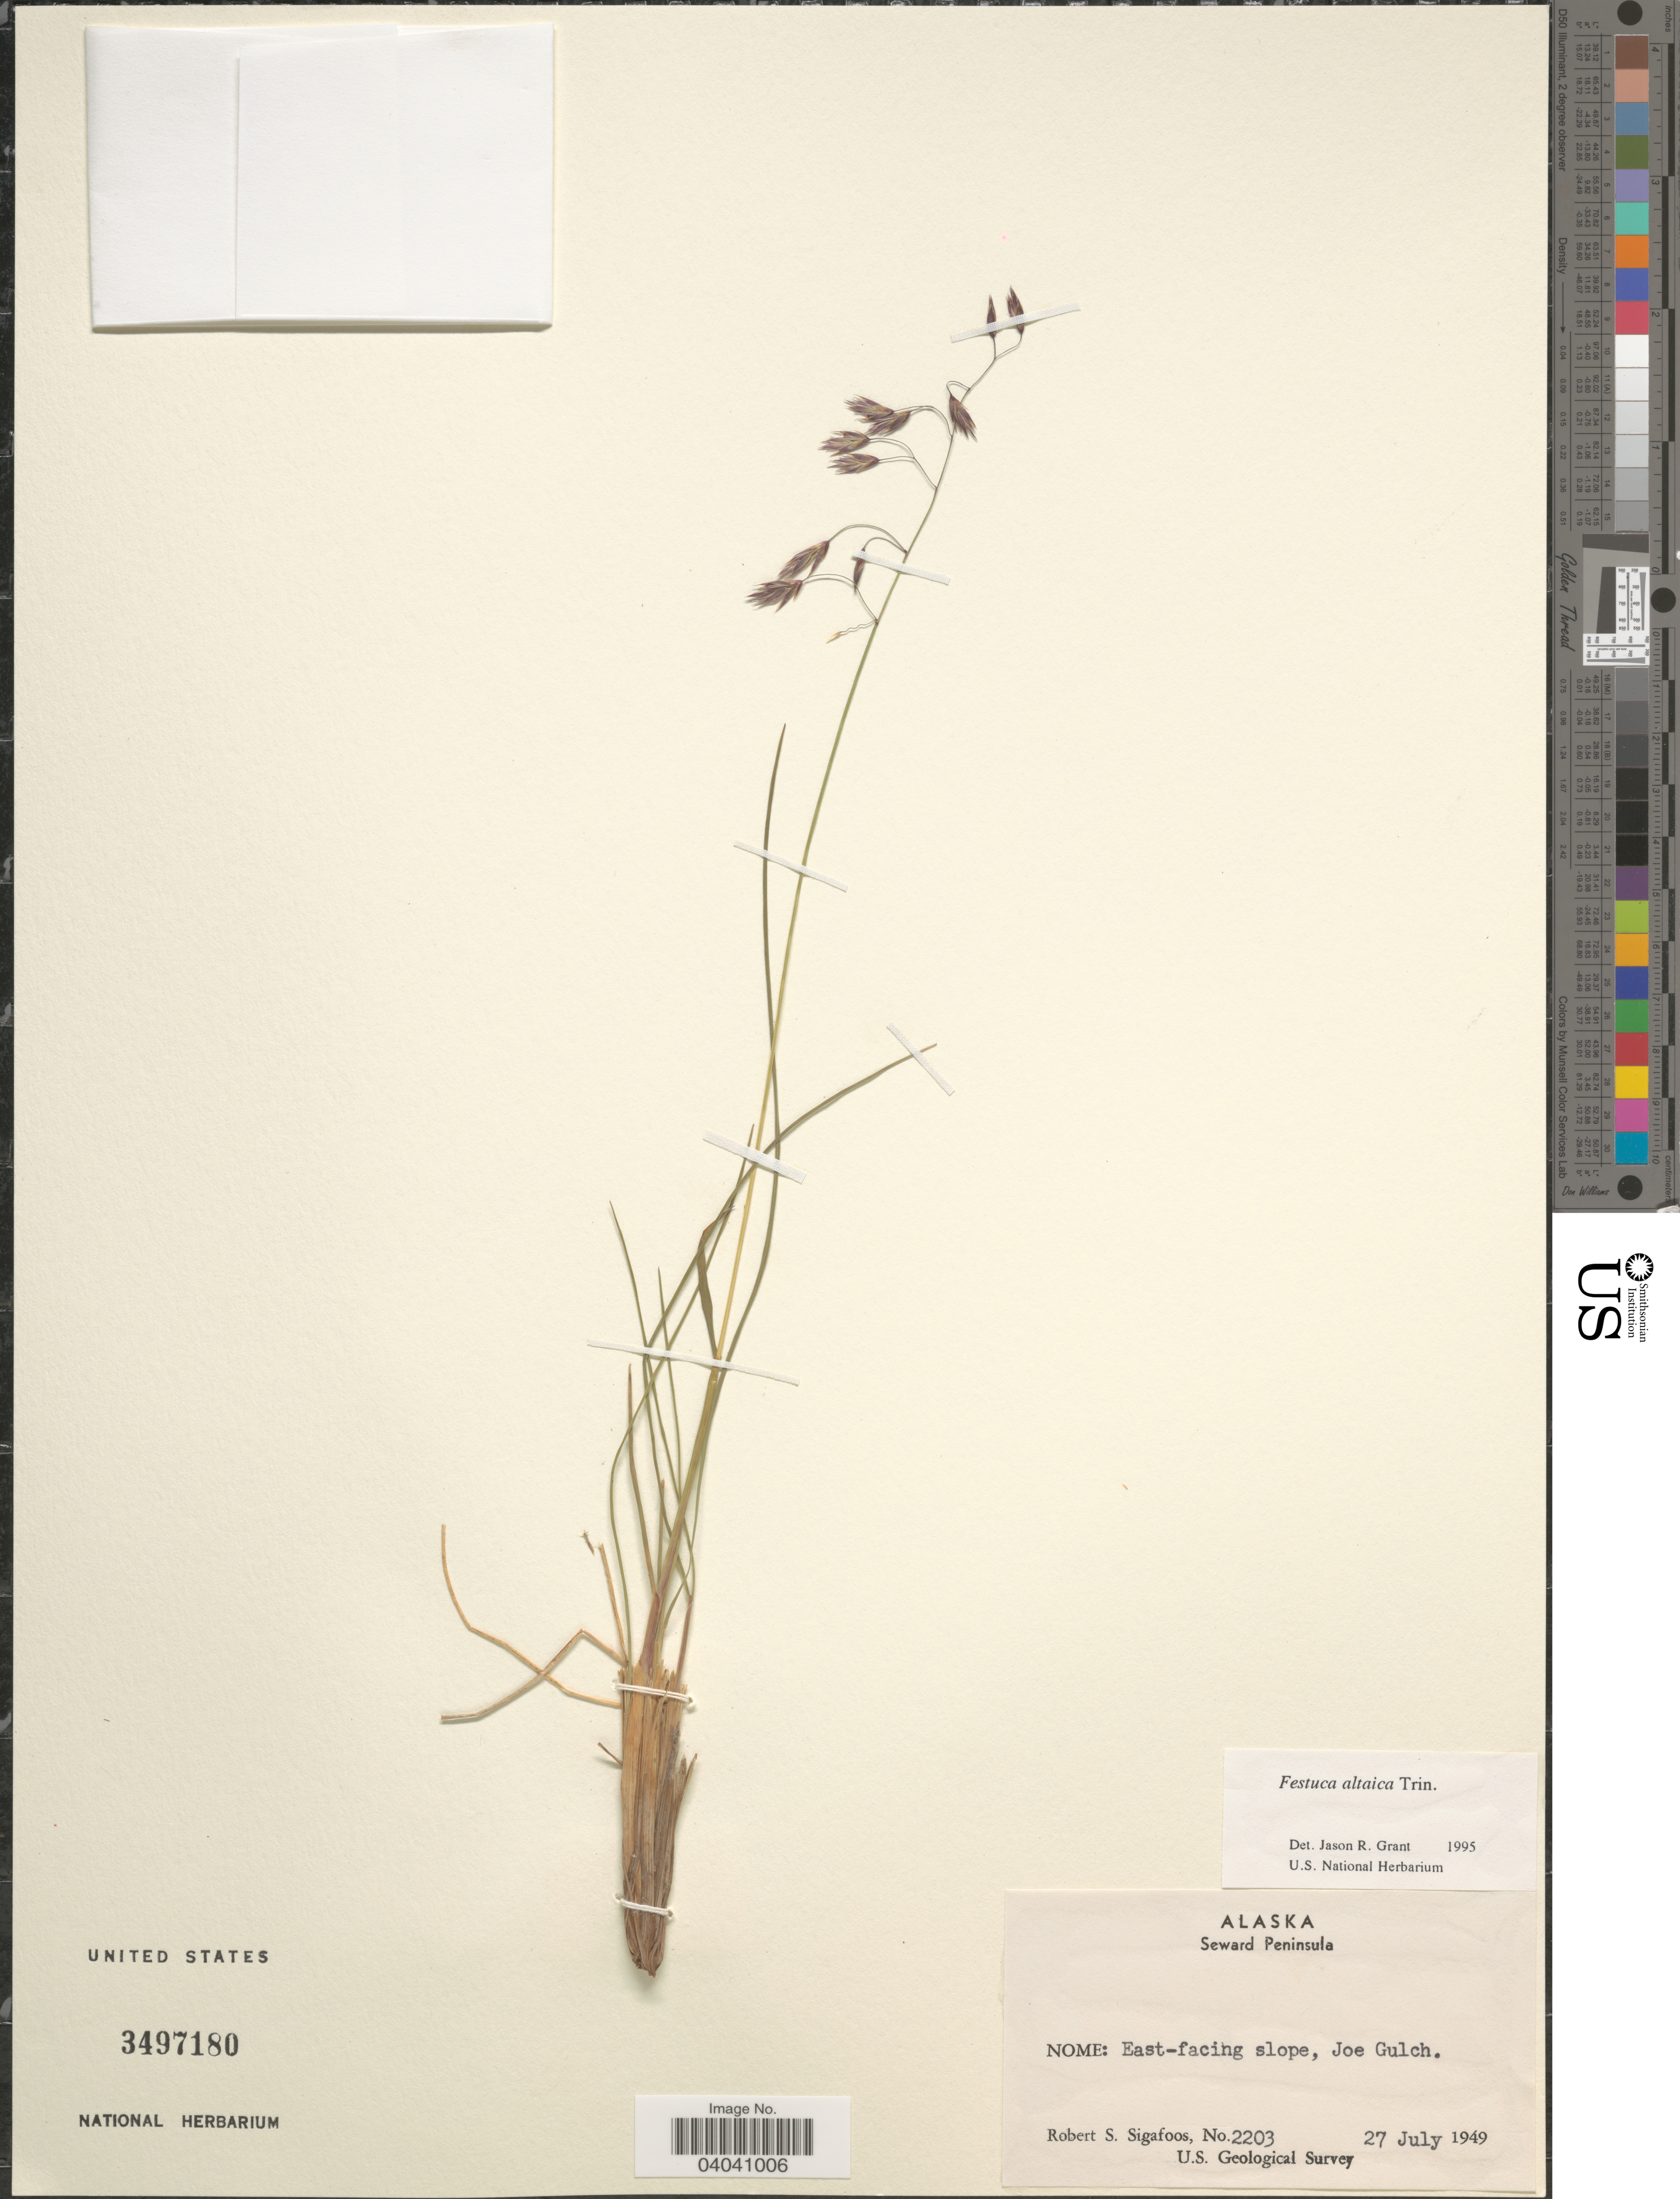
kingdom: Plantae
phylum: Tracheophyta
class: Liliopsida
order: Poales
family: Poaceae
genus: Festuca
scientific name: Festuca altaica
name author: Trin.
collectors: R. Sigafoos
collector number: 2203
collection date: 1949-07-27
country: United States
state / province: Alaska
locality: Seward Peninsula. Nome: East-facing slope, Joe Gulch.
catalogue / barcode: US 3497180